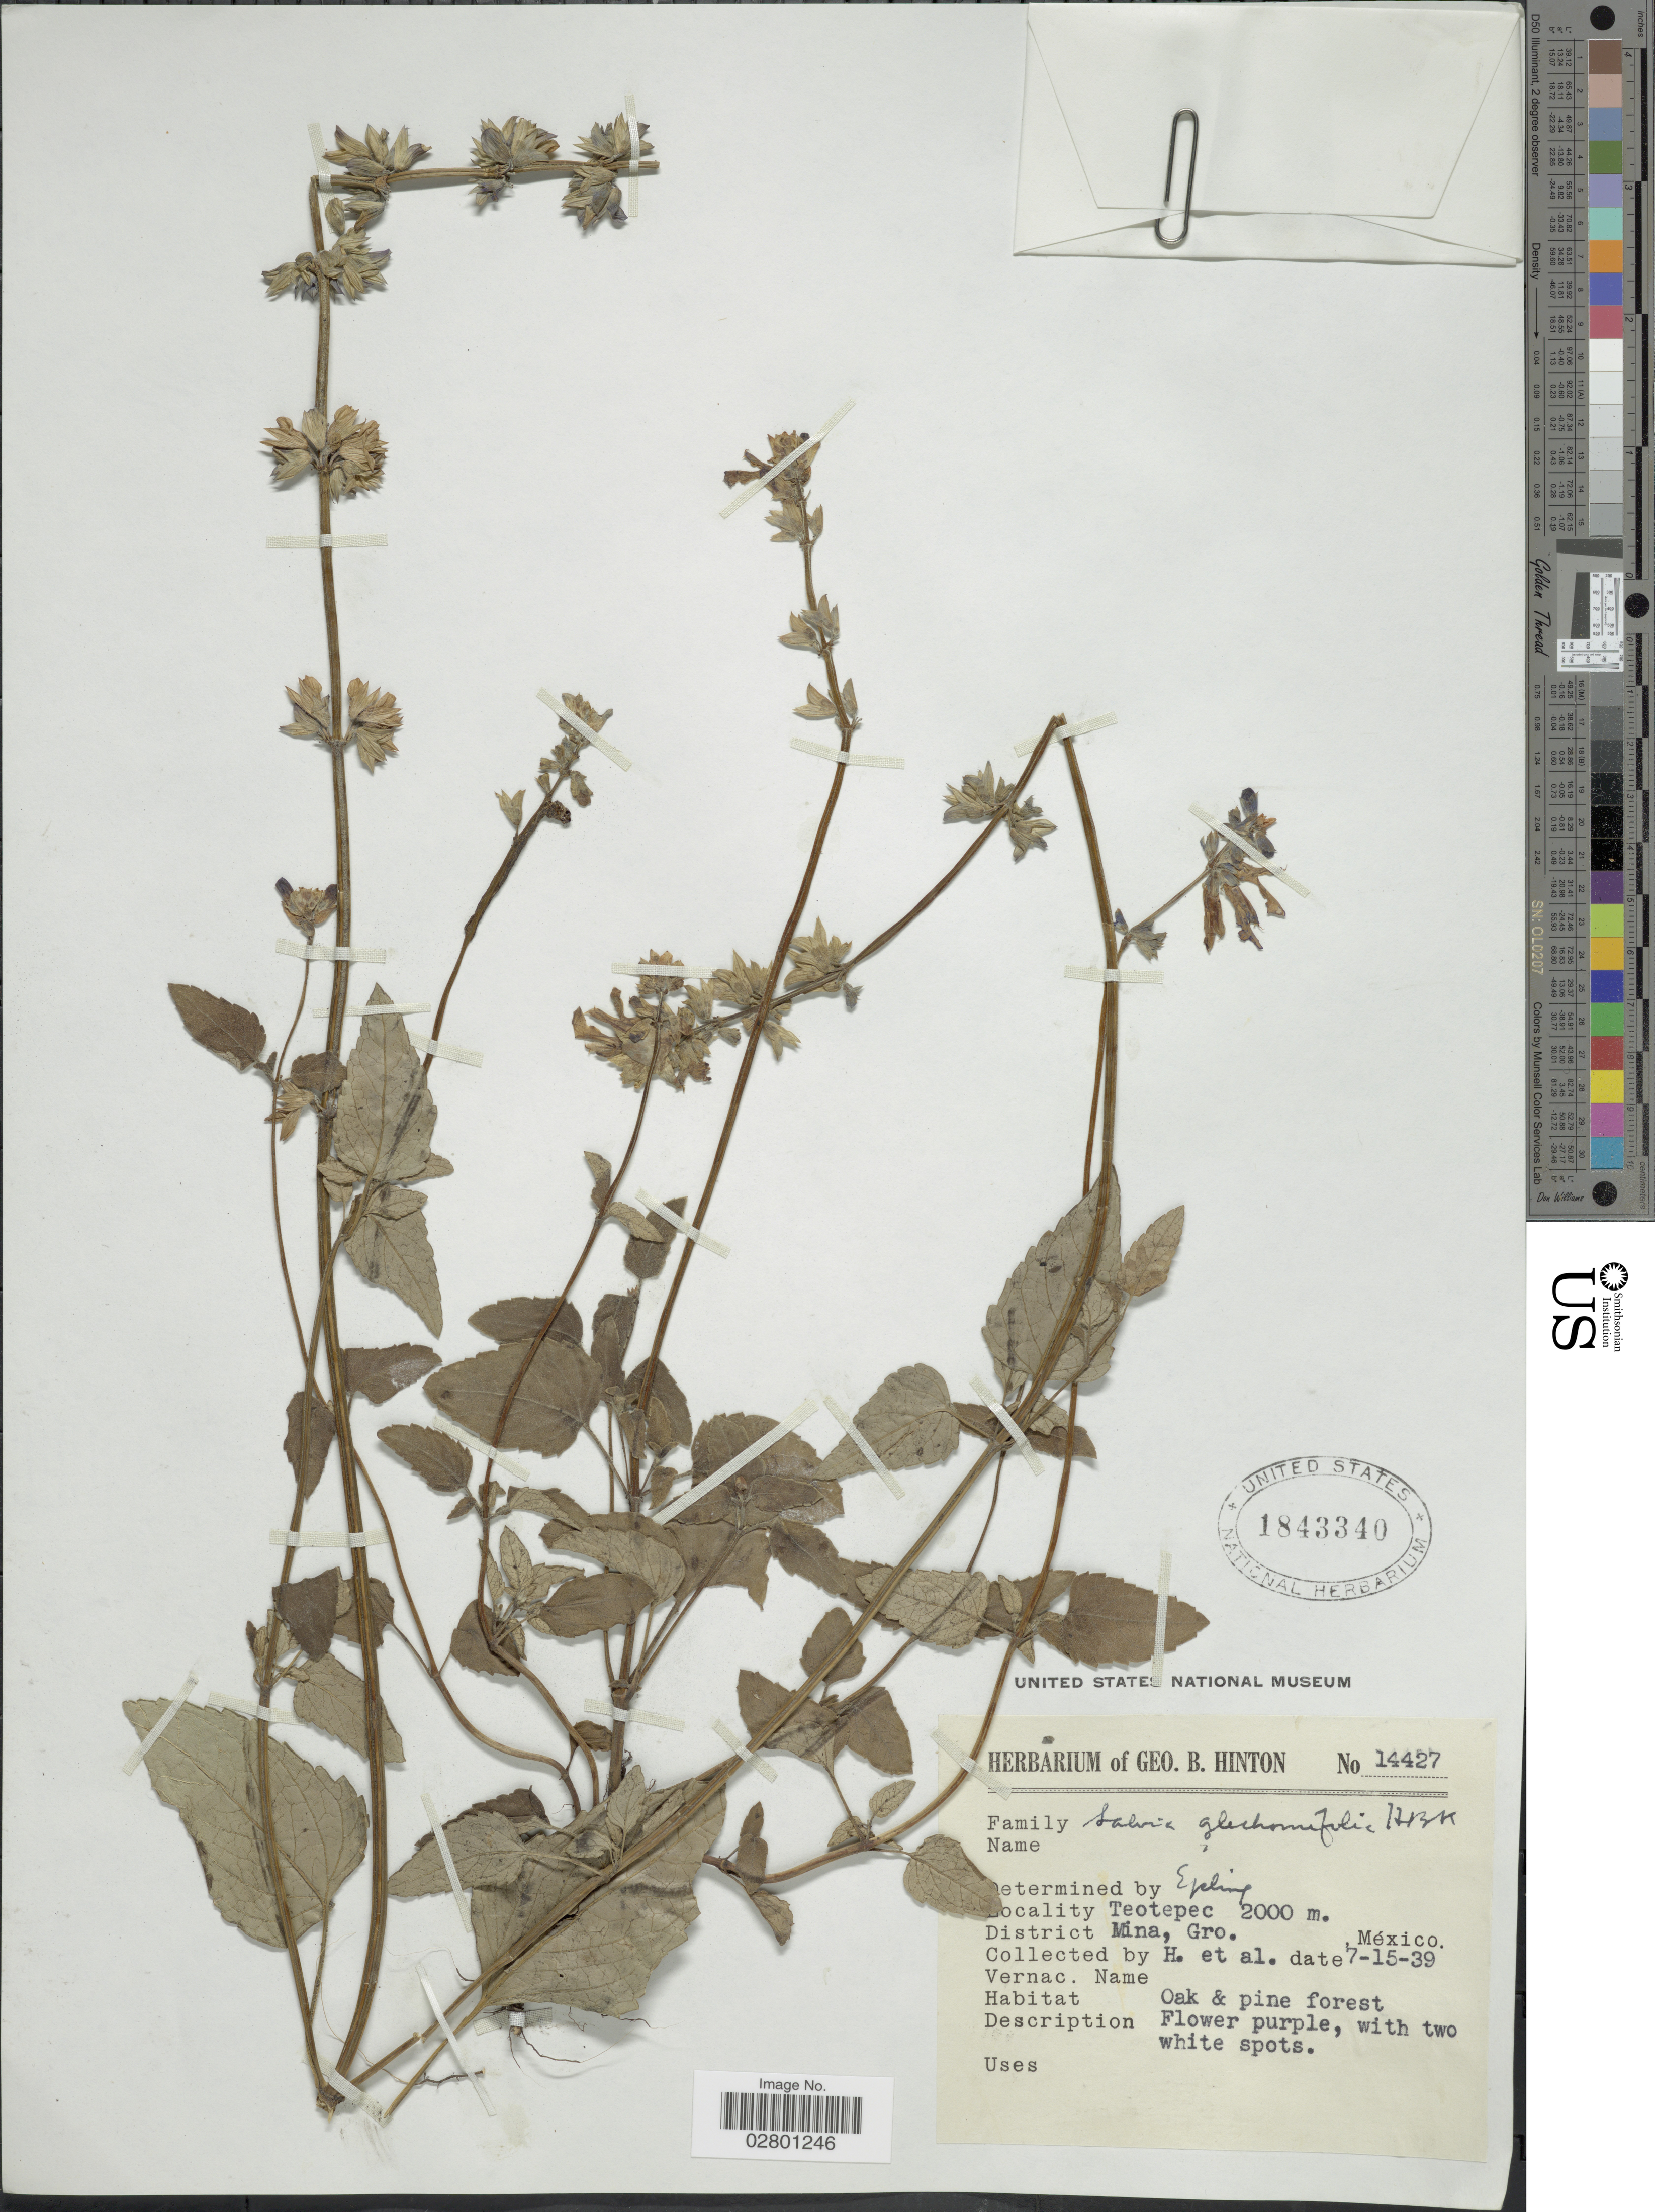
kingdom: Plantae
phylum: Tracheophyta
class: Magnoliopsida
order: Lamiales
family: Lamiaceae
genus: Salvia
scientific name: Salvia glechomaefolia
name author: Kunth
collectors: G. B. Hinton & et al.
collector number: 14427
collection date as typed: Transcribed d/m/y: 15/7/39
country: Mexico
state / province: Guerrero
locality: Teotepec, District Mina, Gro.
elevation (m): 2000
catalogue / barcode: US 1843340